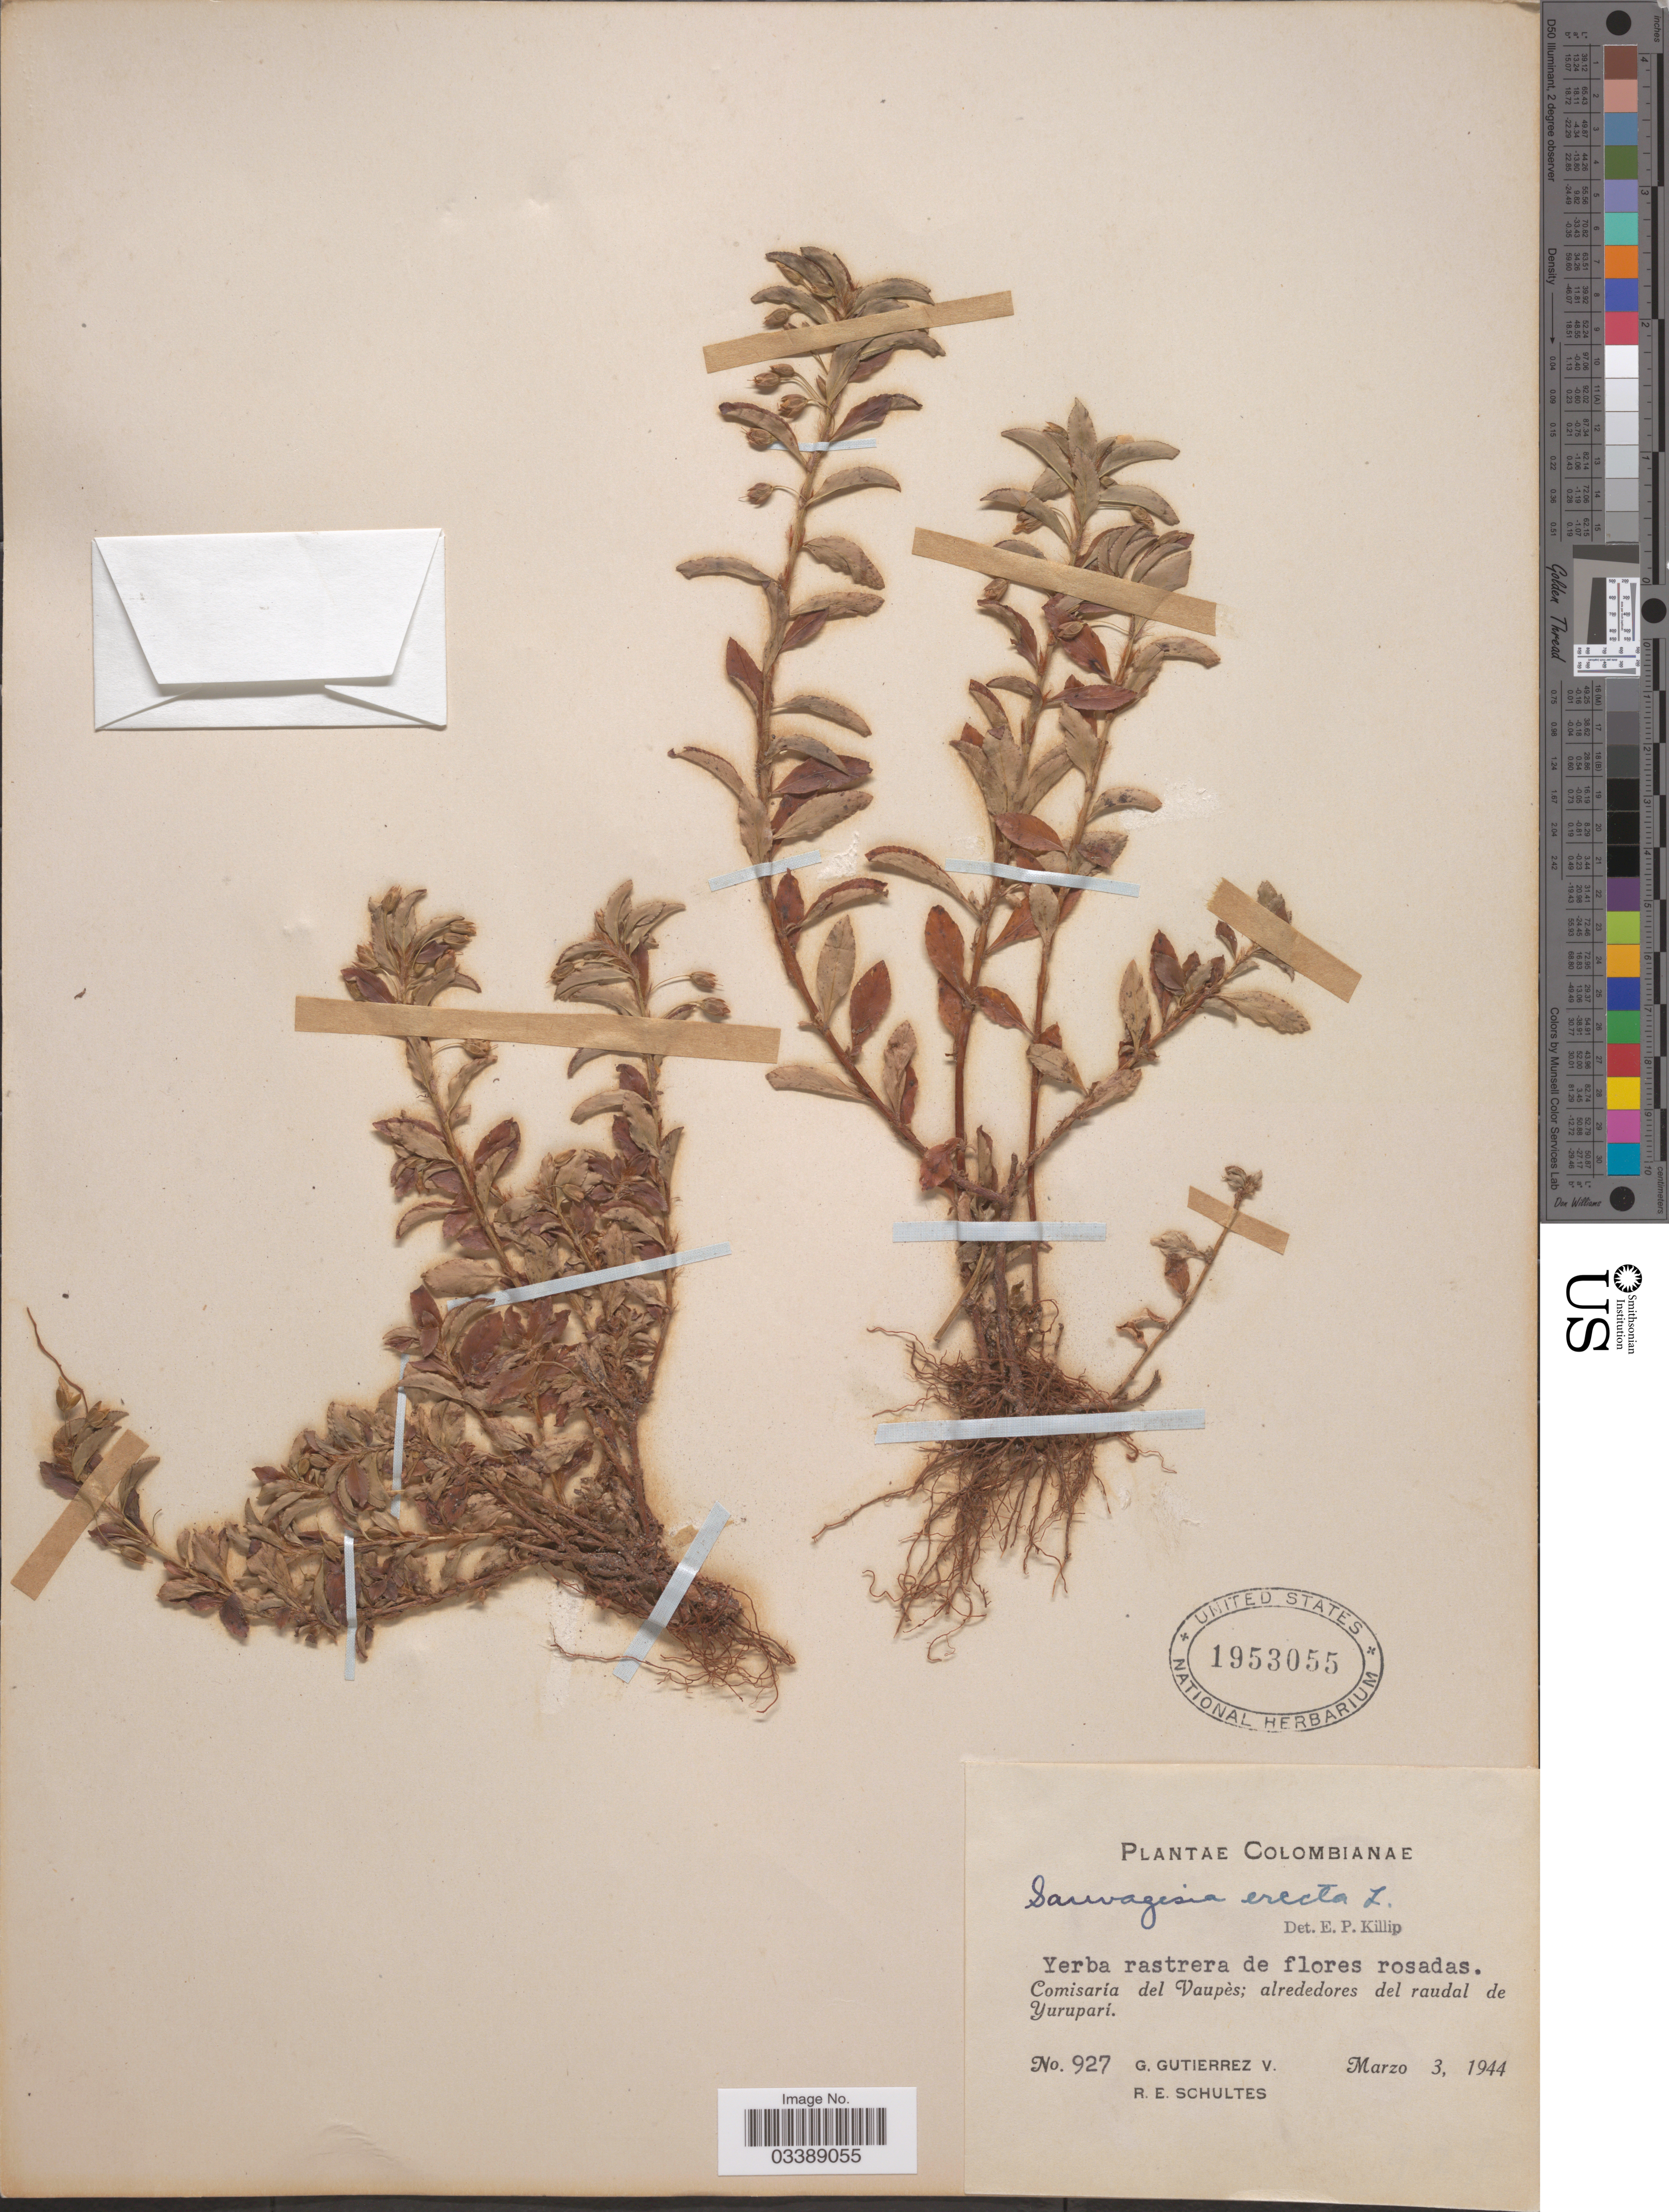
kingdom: Plantae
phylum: Tracheophyta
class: Magnoliopsida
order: Malpighiales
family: Ochnaceae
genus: Sauvagesia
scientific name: Sauvagesia erecta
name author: L.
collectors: G. Gutiérrez V. & R. E. Schultes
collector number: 927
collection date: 1944-03-03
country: Colombia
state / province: Vaupés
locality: Comisaría del Vaupés; alrededores del raudal de Yuruparí.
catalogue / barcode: US 1953055